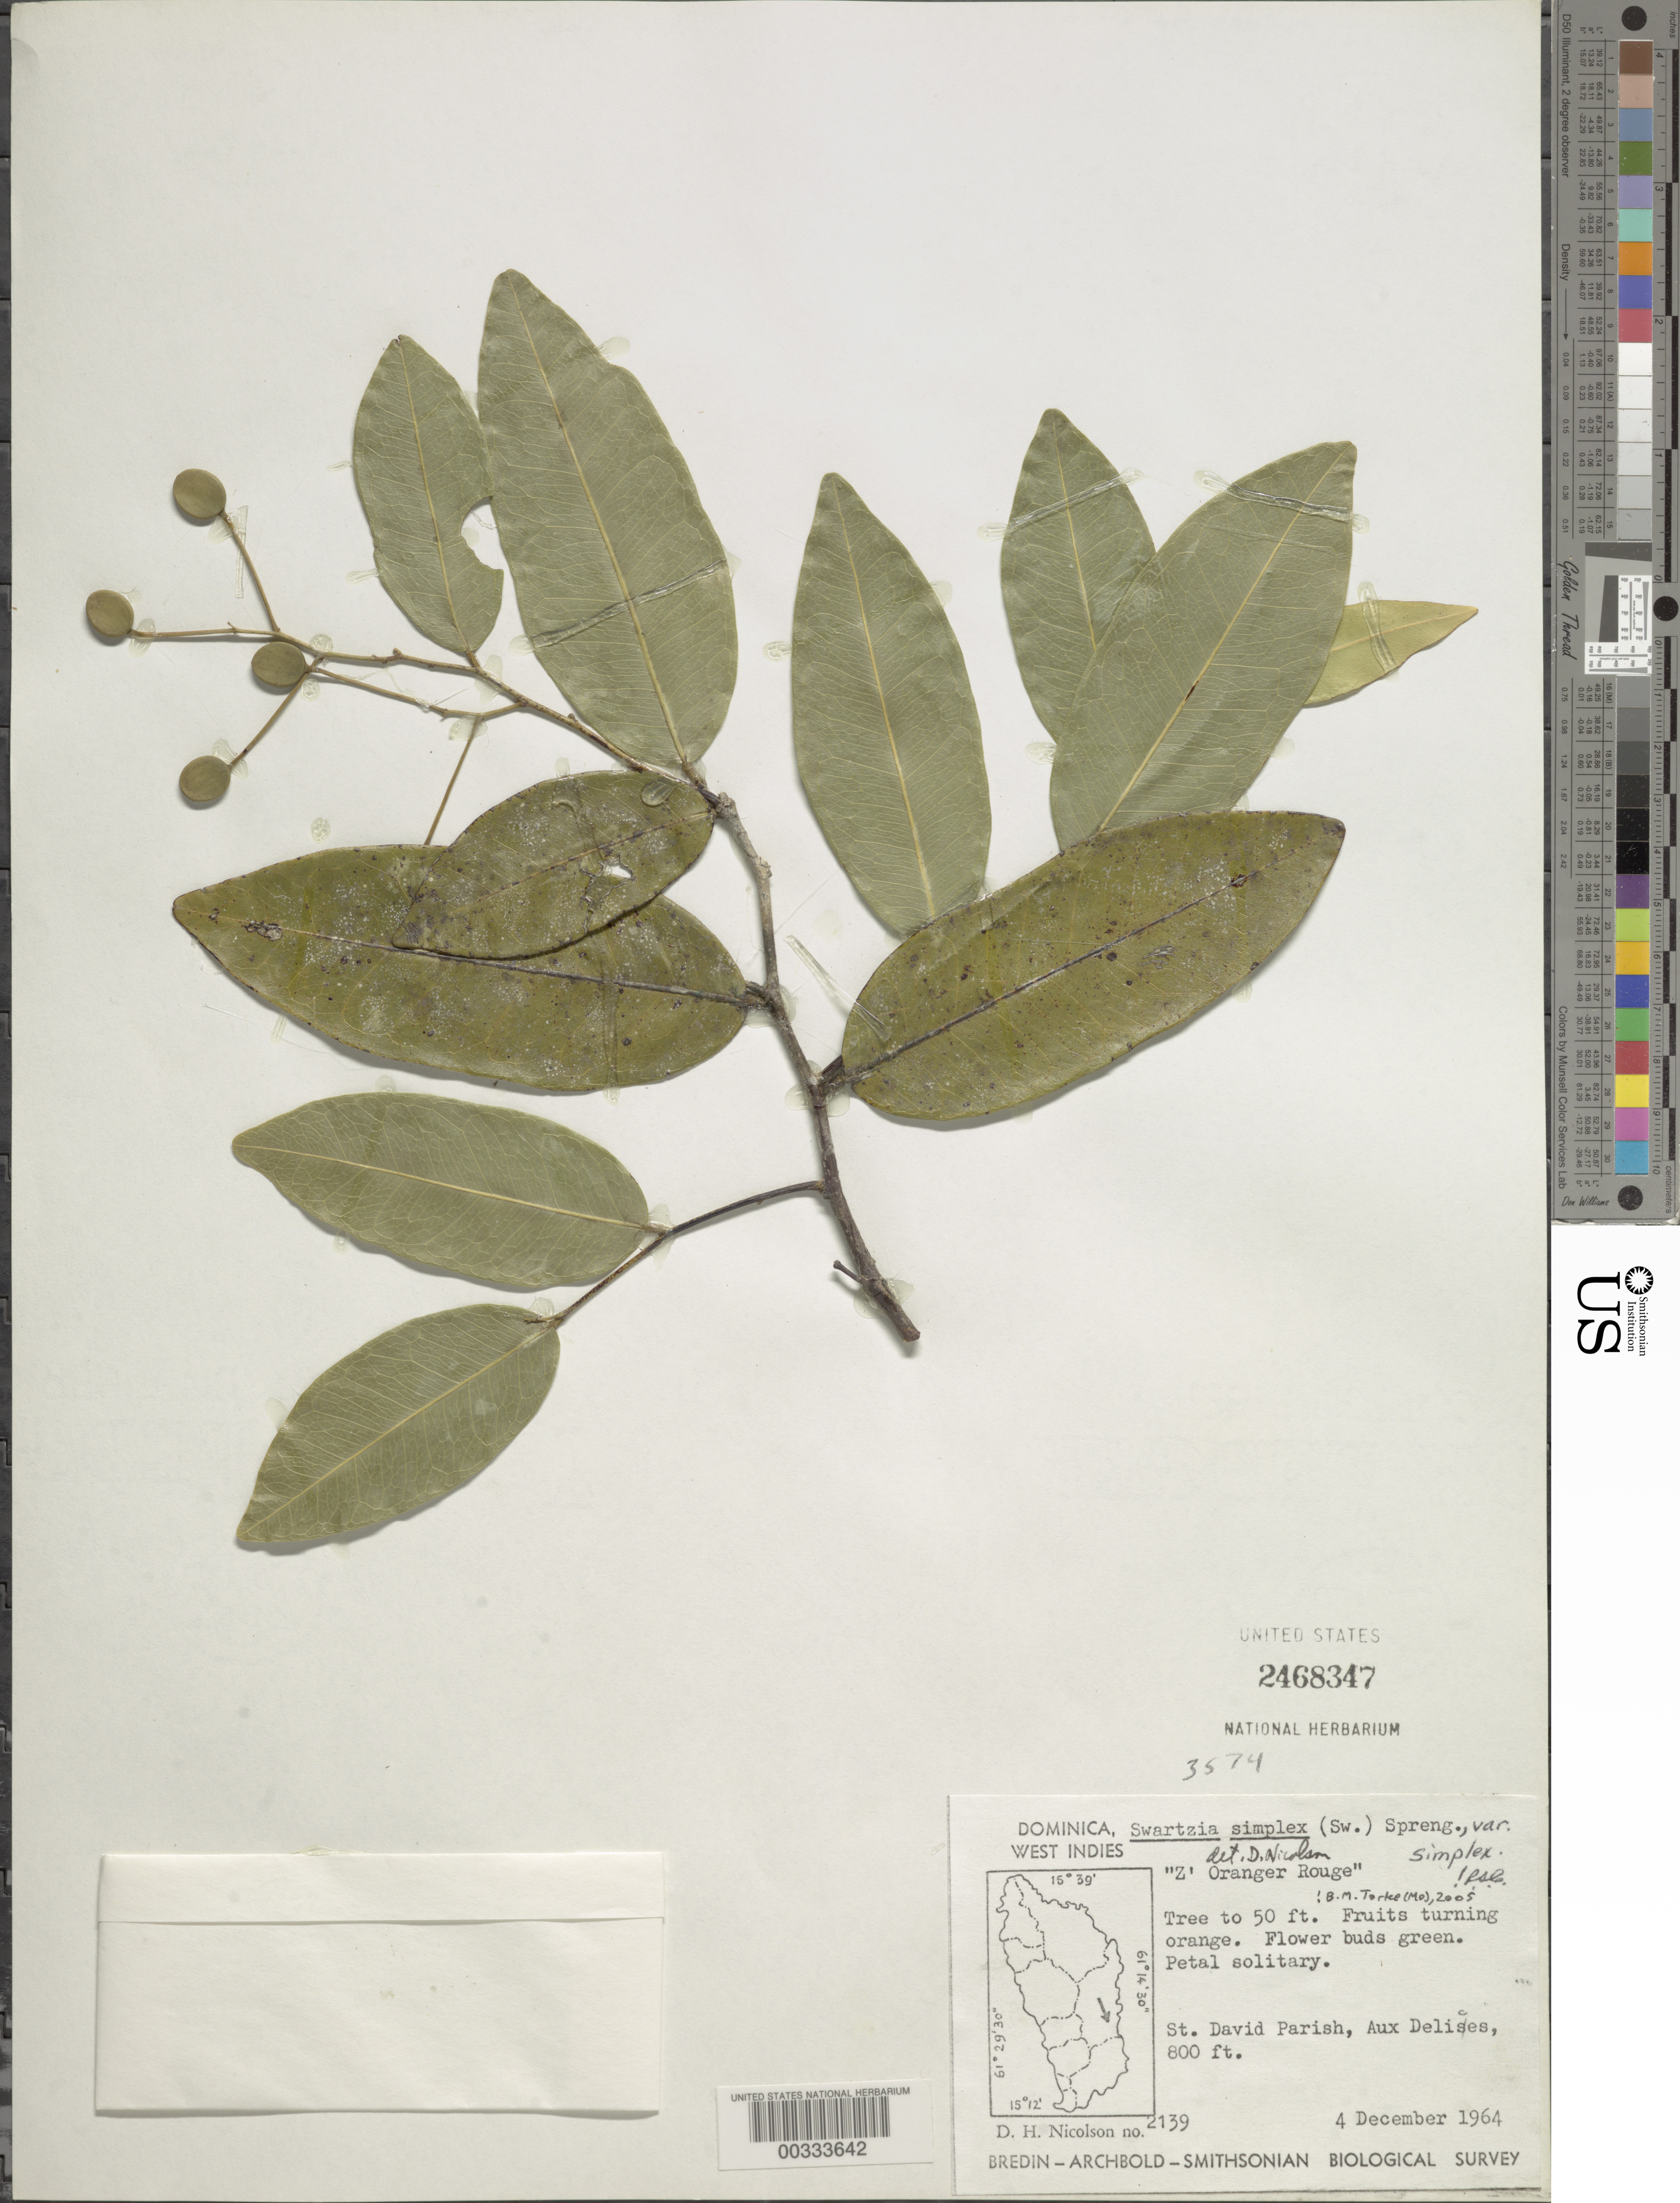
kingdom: Plantae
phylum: Tracheophyta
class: Magnoliopsida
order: Fabales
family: Fabaceae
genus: Swartzia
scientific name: Swartzia simplex var. simplex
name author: (Sw.) Spreng.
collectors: D. H. Nicolson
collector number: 2139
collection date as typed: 04 Dec 1964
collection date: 1964-12-04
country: Dominica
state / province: St. David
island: Dominica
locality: Aux delices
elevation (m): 244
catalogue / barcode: US 2468347